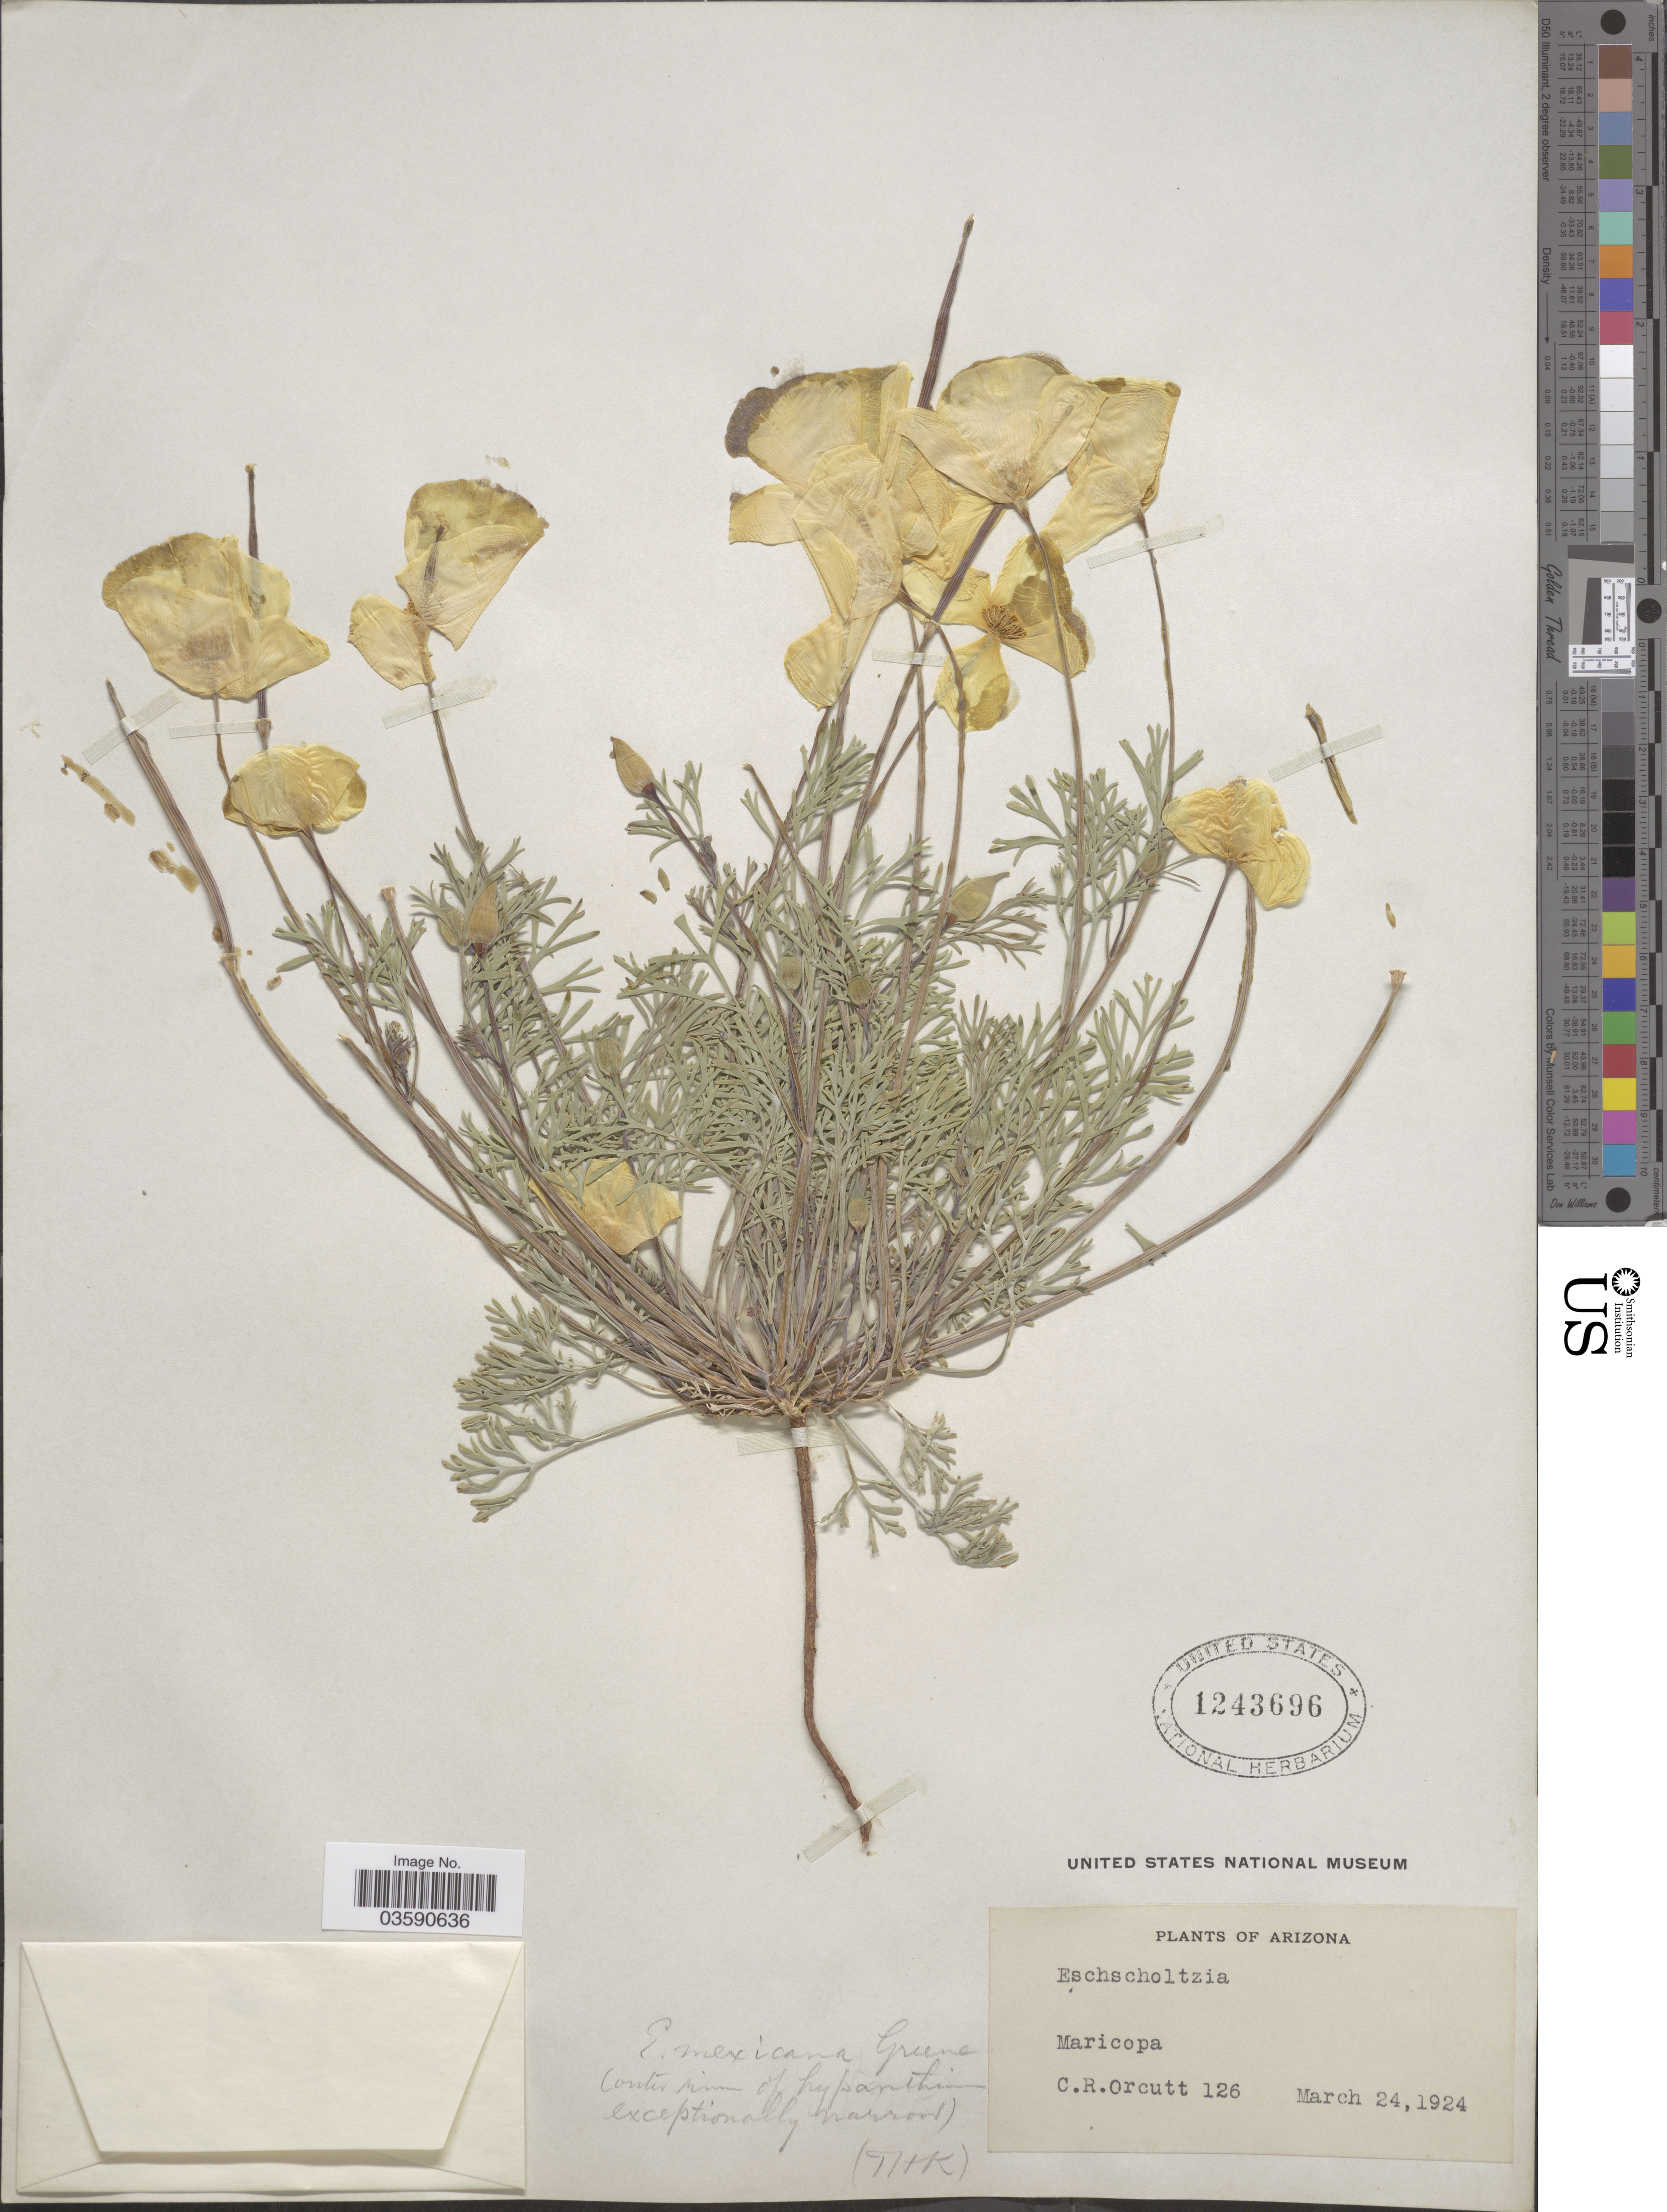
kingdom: Plantae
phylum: Tracheophyta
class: Magnoliopsida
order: Ranunculales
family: Papaveraceae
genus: Eschscholzia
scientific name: Eschscholzia mexicana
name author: Greene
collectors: C. R. Orcutt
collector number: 126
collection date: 1924-03-24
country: United States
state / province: Arizona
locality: Maricopa.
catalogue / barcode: US 1243696